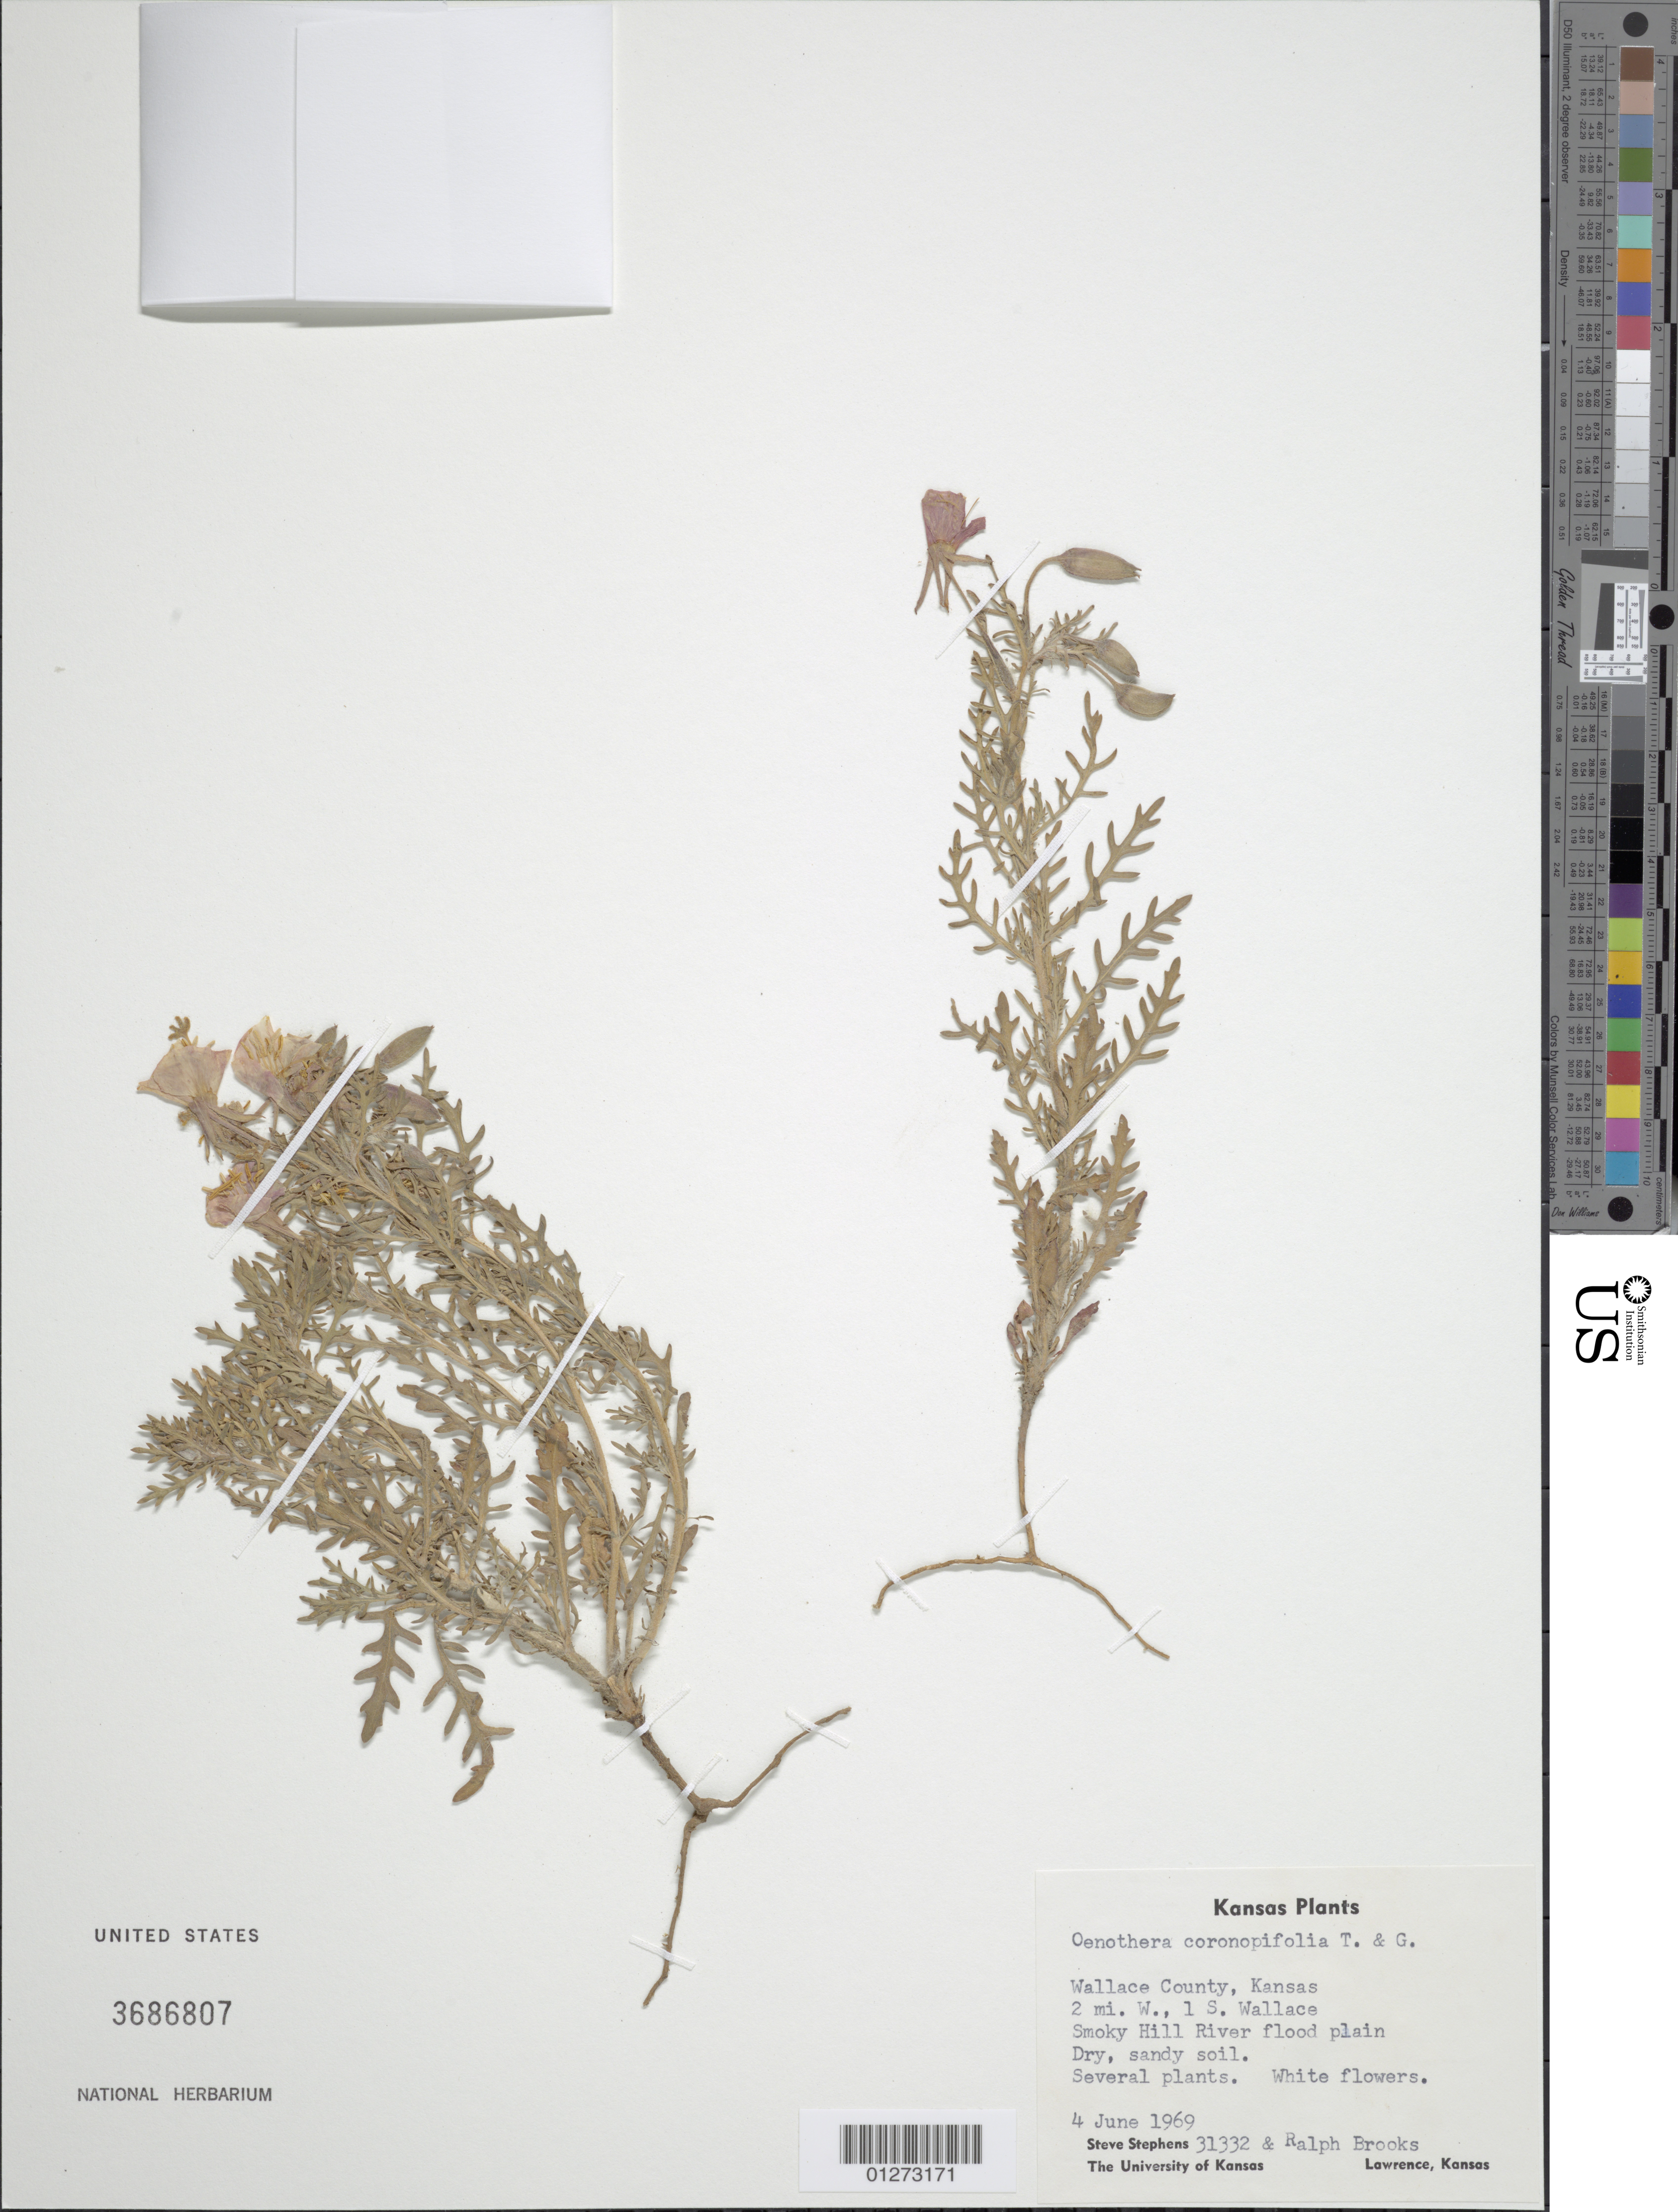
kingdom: Plantae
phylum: Tracheophyta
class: Magnoliopsida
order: Myrtales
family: Onagraceae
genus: Oenothera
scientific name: Oenothera coronopifolia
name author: Torr. & A. Gray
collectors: S. Stephens & R. E. Brooks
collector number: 31332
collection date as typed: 4 June 1969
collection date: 1969-06-04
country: United States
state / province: Kansas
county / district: Wallace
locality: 2 mi W, 1 mi S Wallace, Smoky River Hill floodplain.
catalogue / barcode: US 3686807